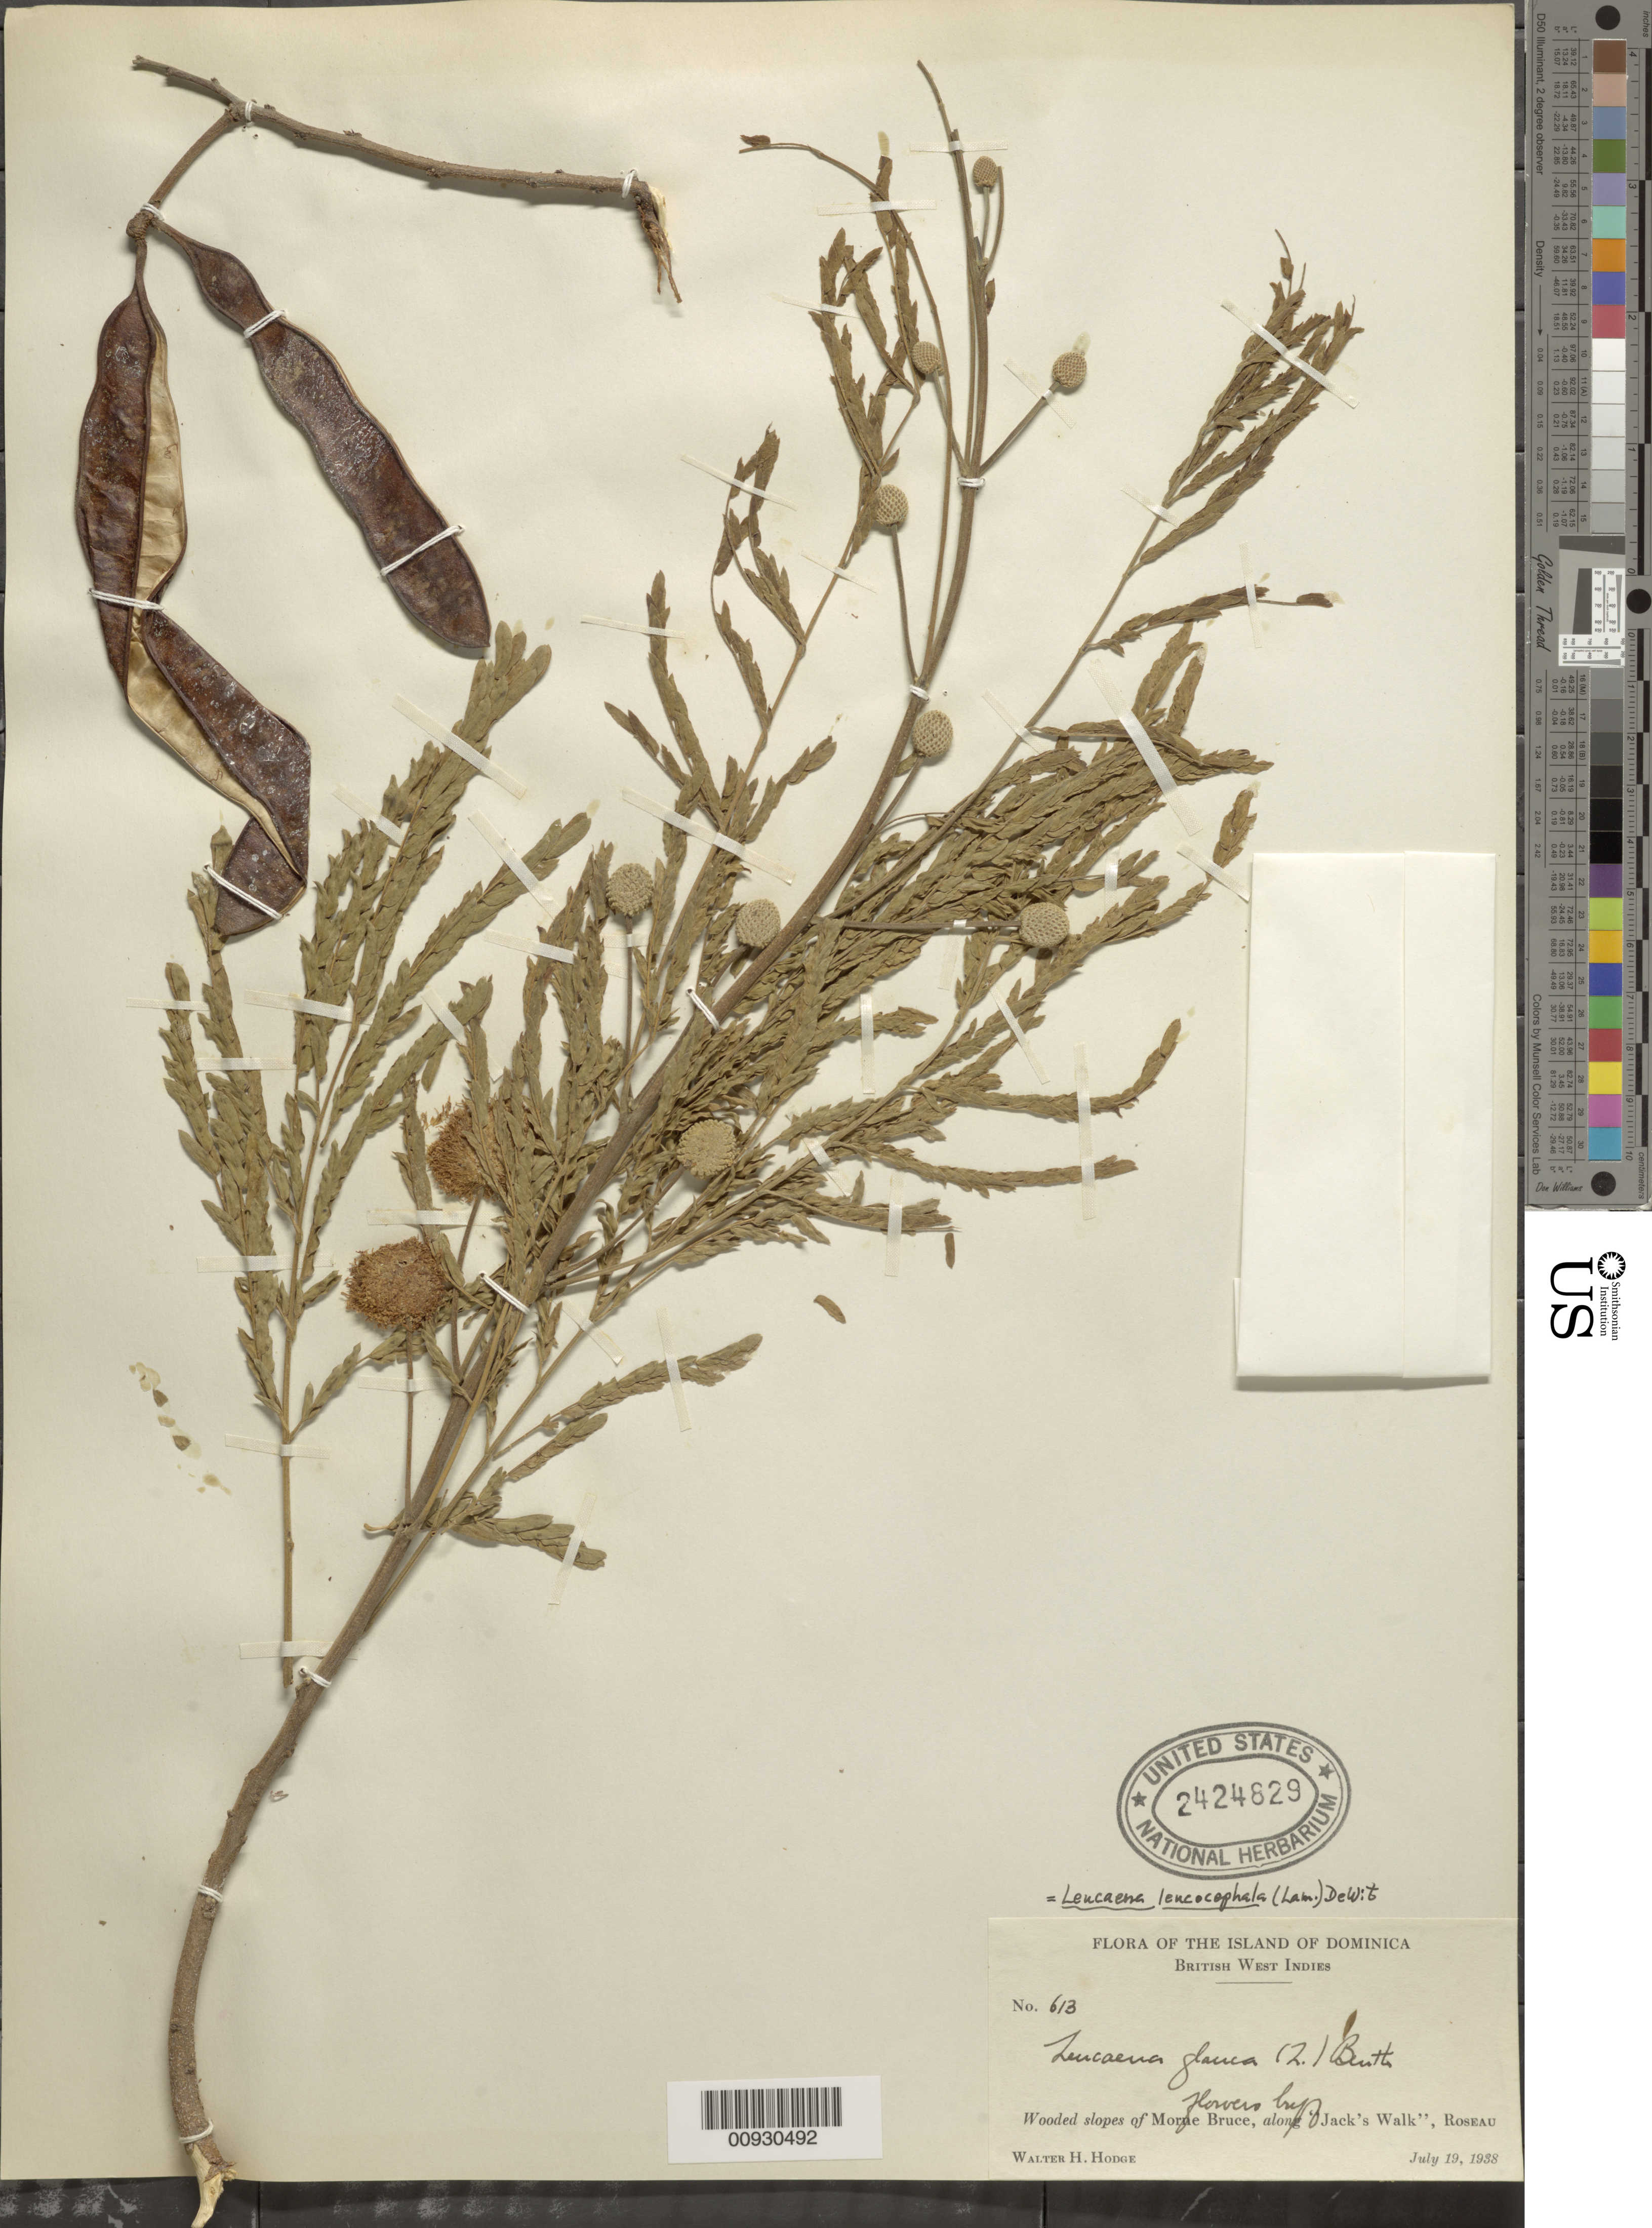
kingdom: Plantae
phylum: Tracheophyta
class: Magnoliopsida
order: Fabales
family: Fabaceae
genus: Leucaena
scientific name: Leucaena leucocephala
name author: (Lam.) de Wit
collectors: W. Hodge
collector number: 613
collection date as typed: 19 Jul 1938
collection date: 1938-07-19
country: Dominica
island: Dominica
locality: wooded slopes of Morne Bruce, along "Jack's Walk," Roseau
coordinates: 0 N, 0 E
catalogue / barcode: US 2424829